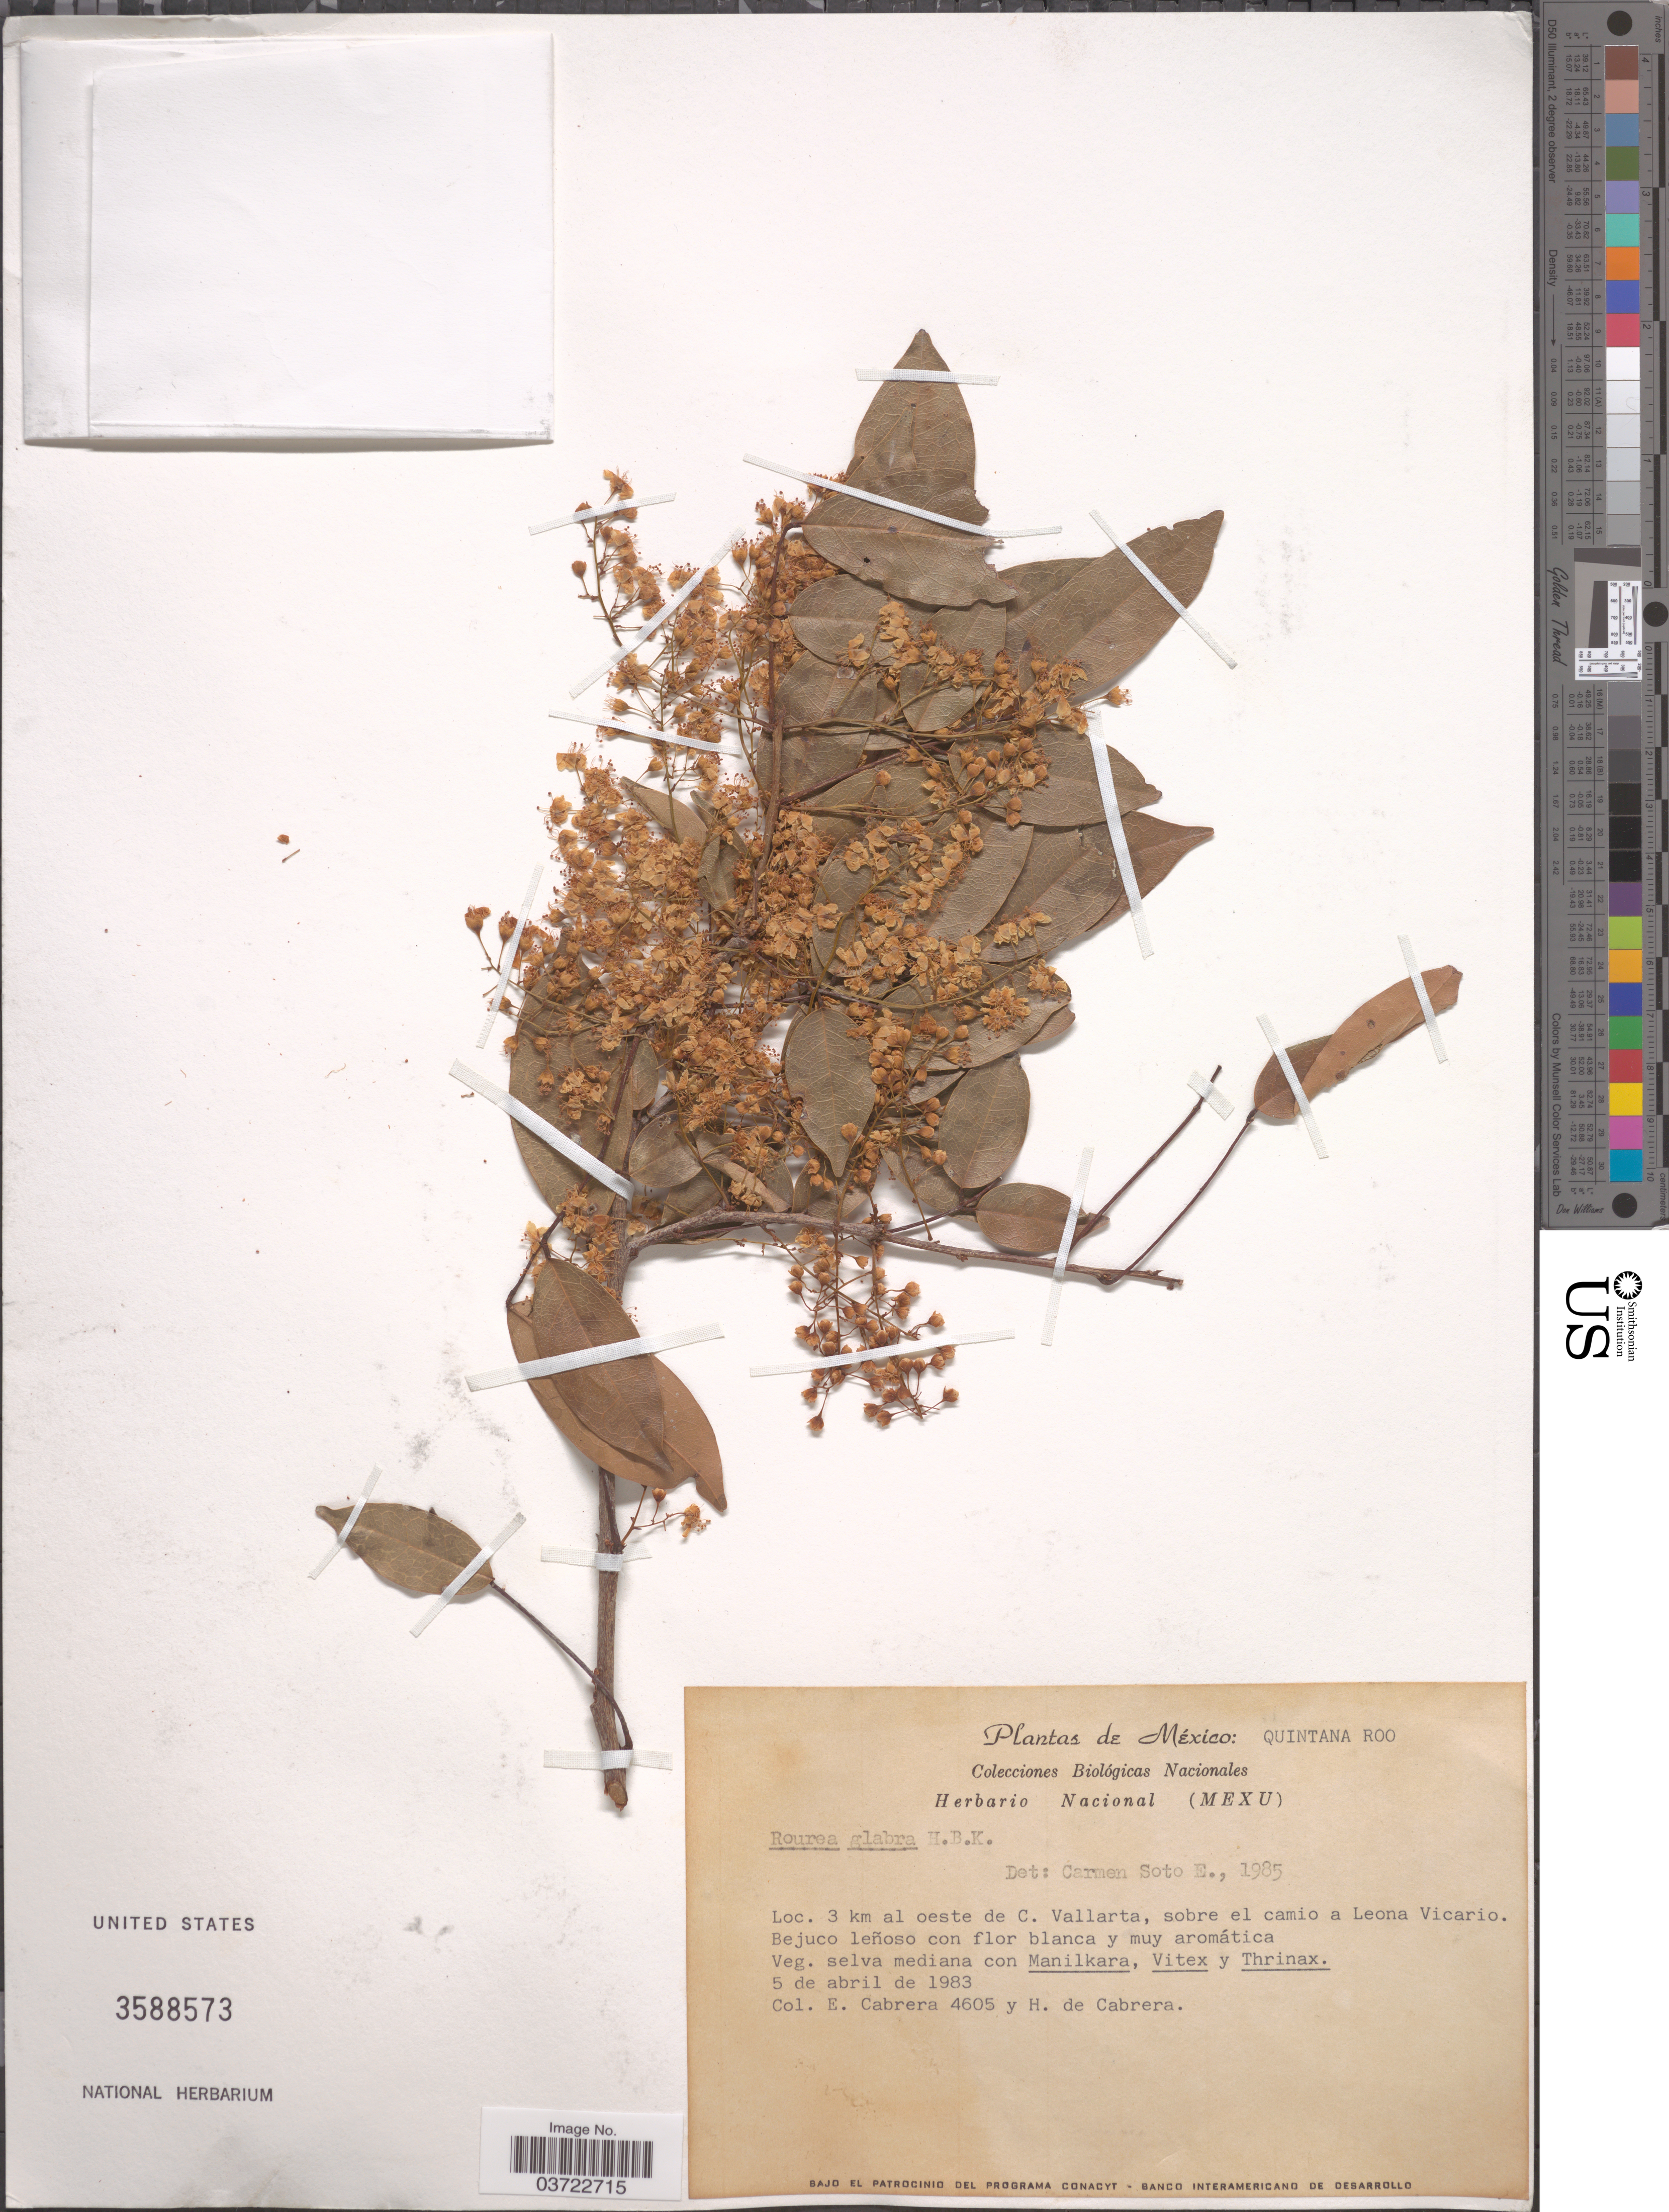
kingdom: Plantae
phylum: Tracheophyta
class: Magnoliopsida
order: Oxalidales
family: Connaraceae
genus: Rourea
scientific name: Rourea glabra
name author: Kunth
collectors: E. Cabrera & H. de Cabrera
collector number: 4605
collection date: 1983-04-05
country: Mexico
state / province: Quintana Roo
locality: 3 km al oeste de C. Vallarta, sobre el camio a Leona Vicario.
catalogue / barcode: US 3588573